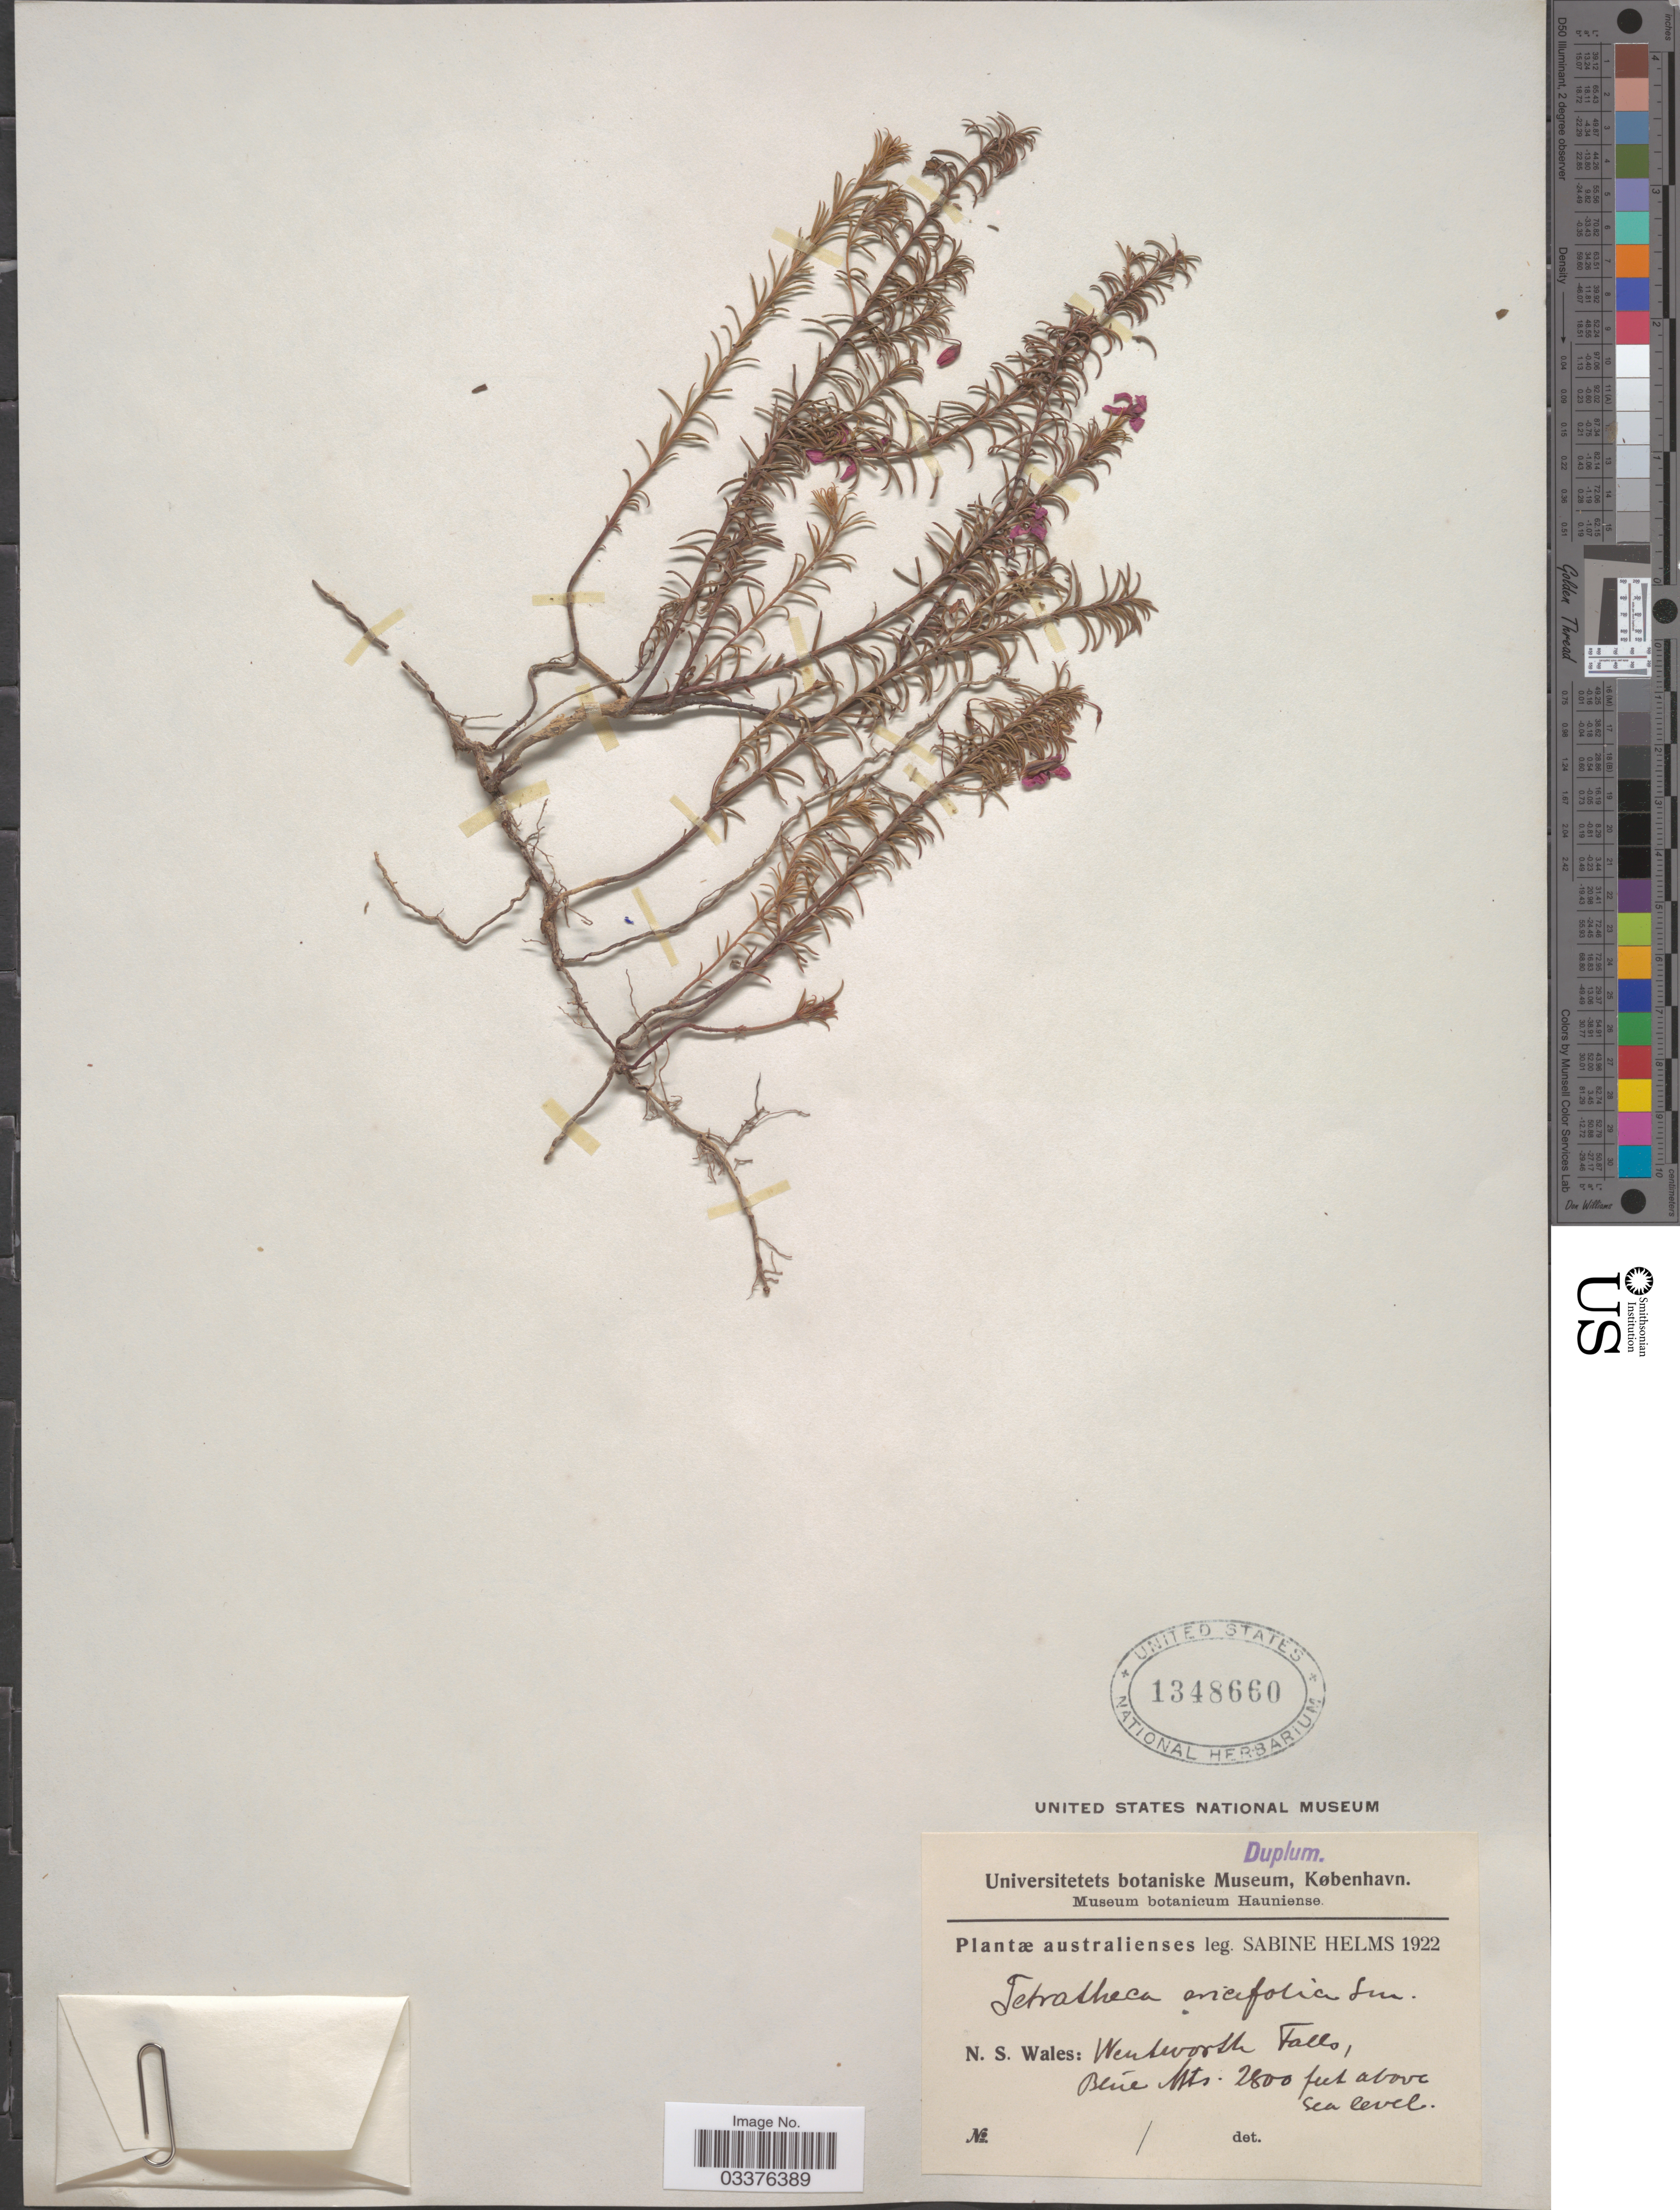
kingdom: Plantae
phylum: Tracheophyta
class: Magnoliopsida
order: Oxalidales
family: Elaeocarpaceae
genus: Tetratheca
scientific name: Tetratheca ericifolia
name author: F. Muell.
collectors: S. Helms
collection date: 1922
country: Australia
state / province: New South Wales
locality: N. S. Wales: Wentworth Falls, Blue Mts.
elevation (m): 853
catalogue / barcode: US 1348660